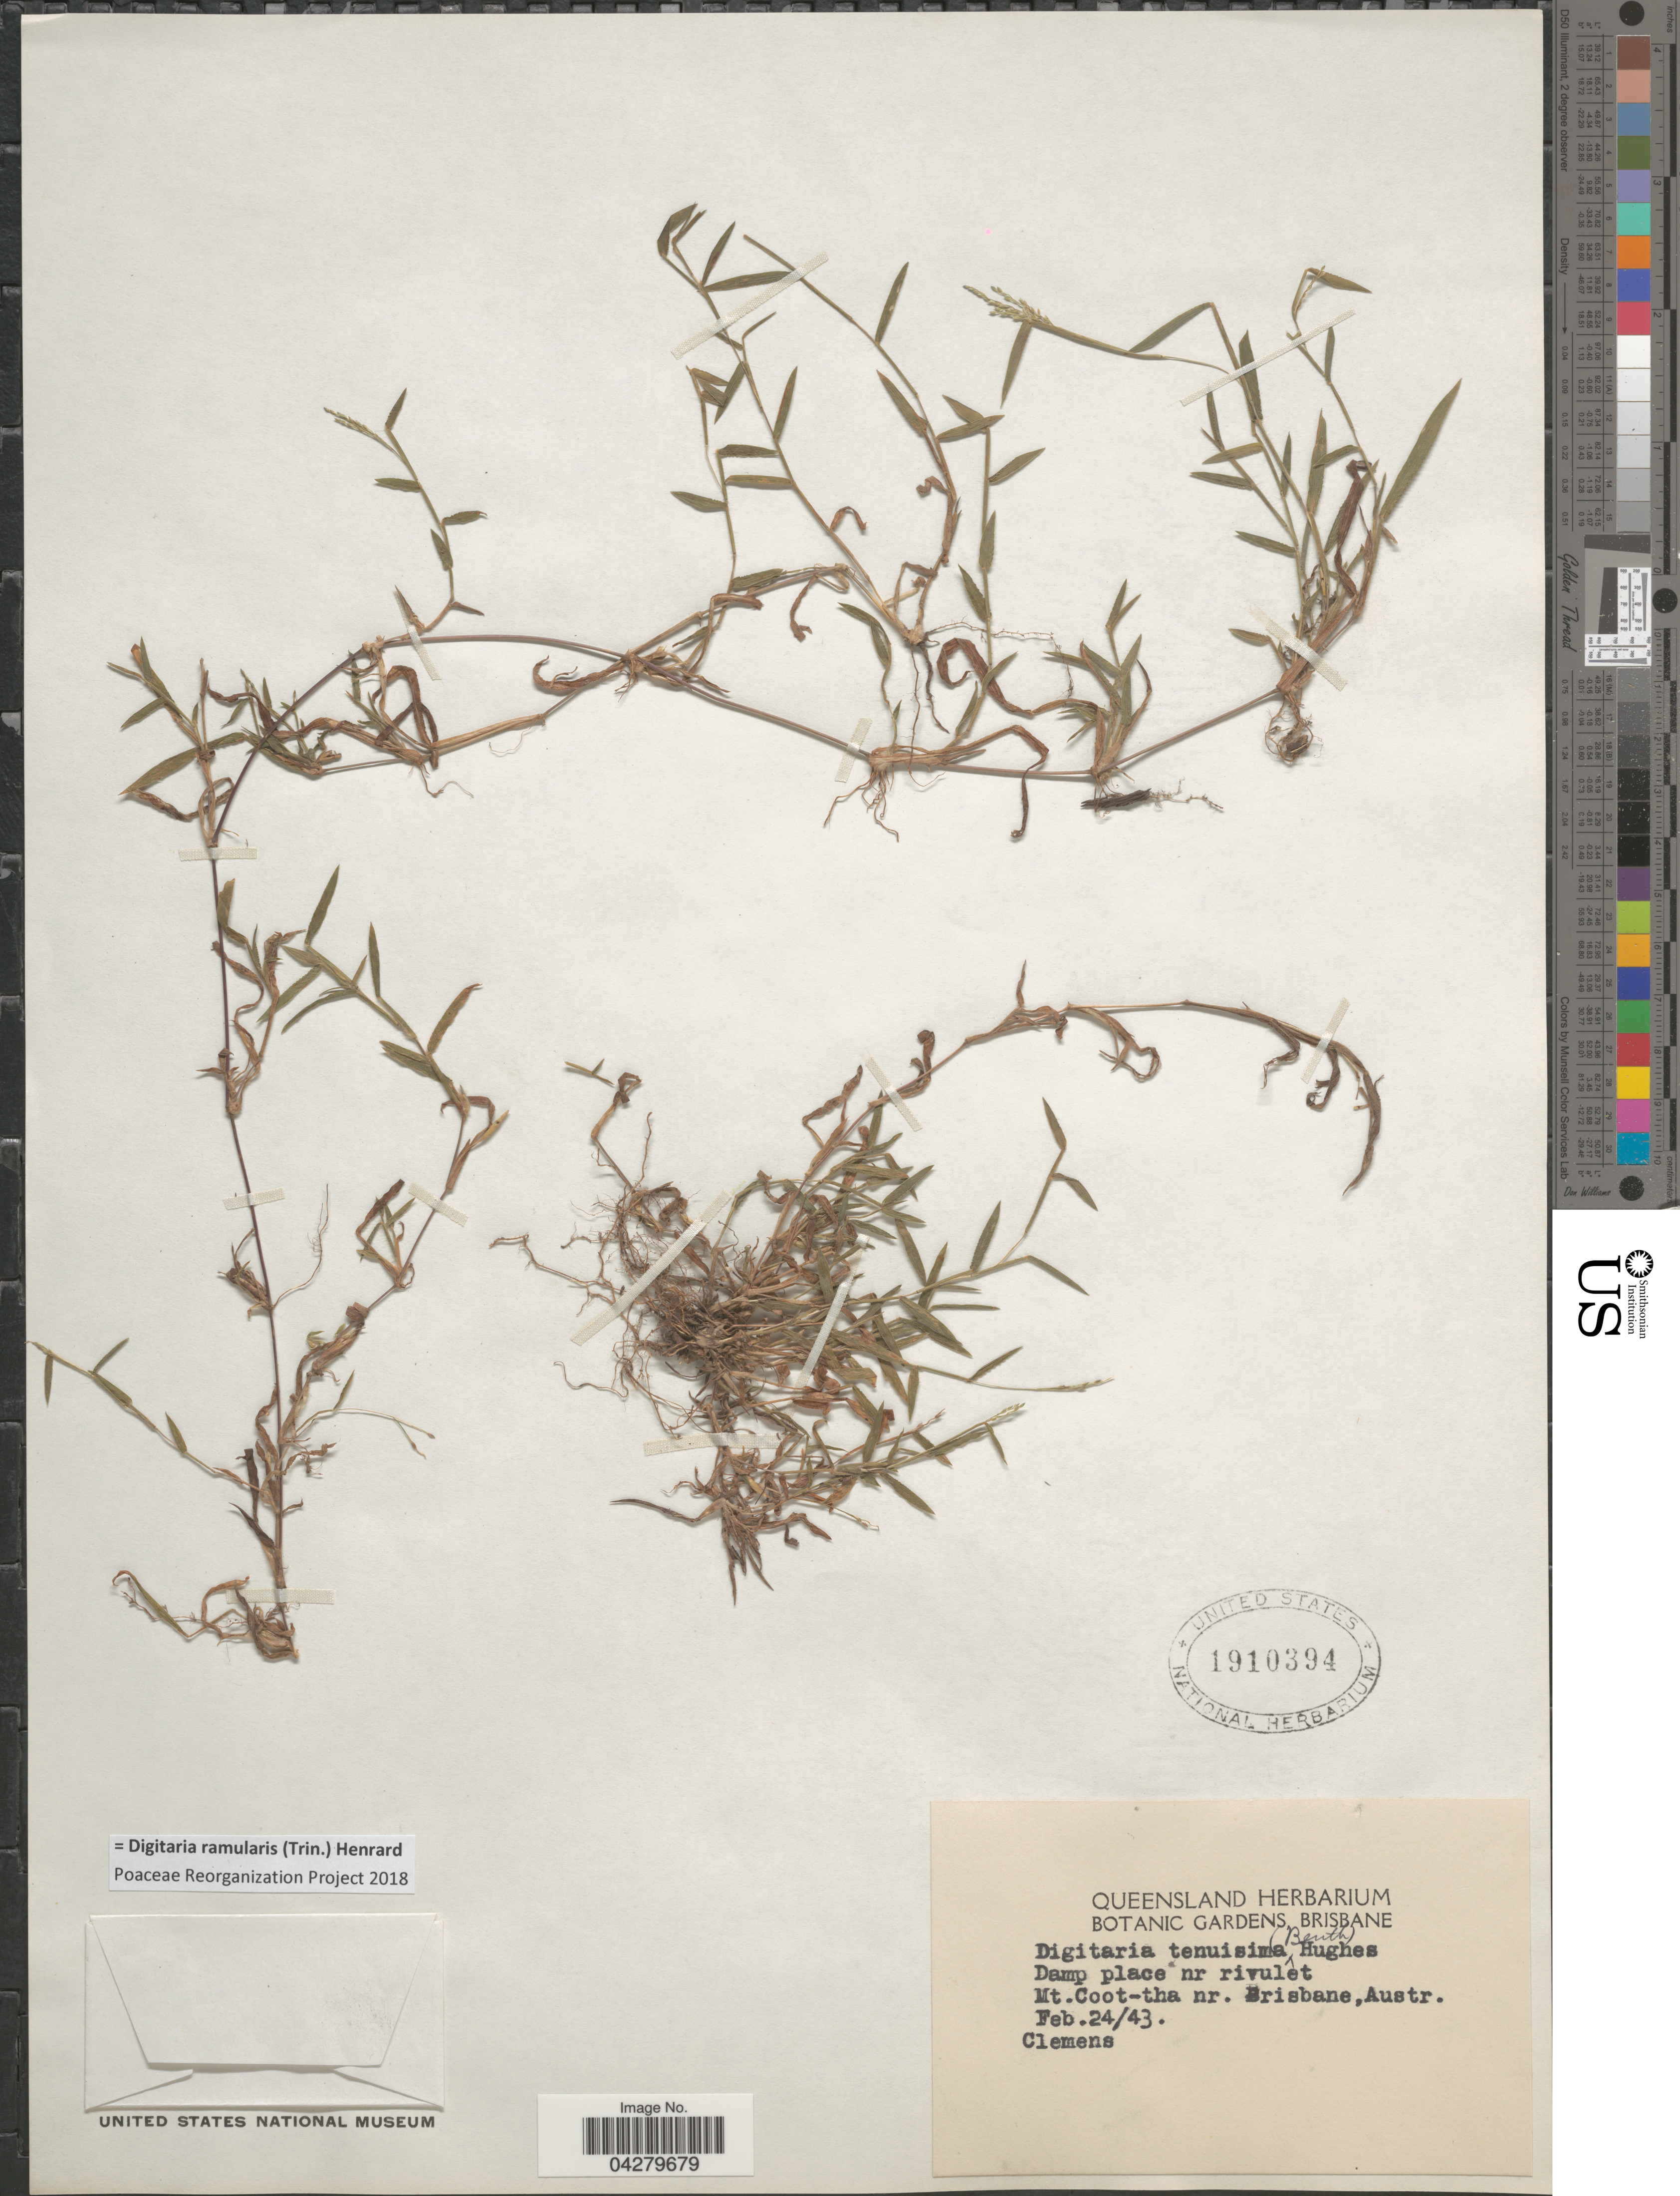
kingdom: Plantae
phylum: Tracheophyta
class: Liliopsida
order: Poales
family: Poaceae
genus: Digitaria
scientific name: Digitaria ramularis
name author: (Trin.) Henr.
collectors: -. Clemens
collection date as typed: Transcribed d/m/y: 24/2/43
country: Australia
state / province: Queensland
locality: Mt.Coot-tha nr. Brisbane.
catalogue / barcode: US 1910394